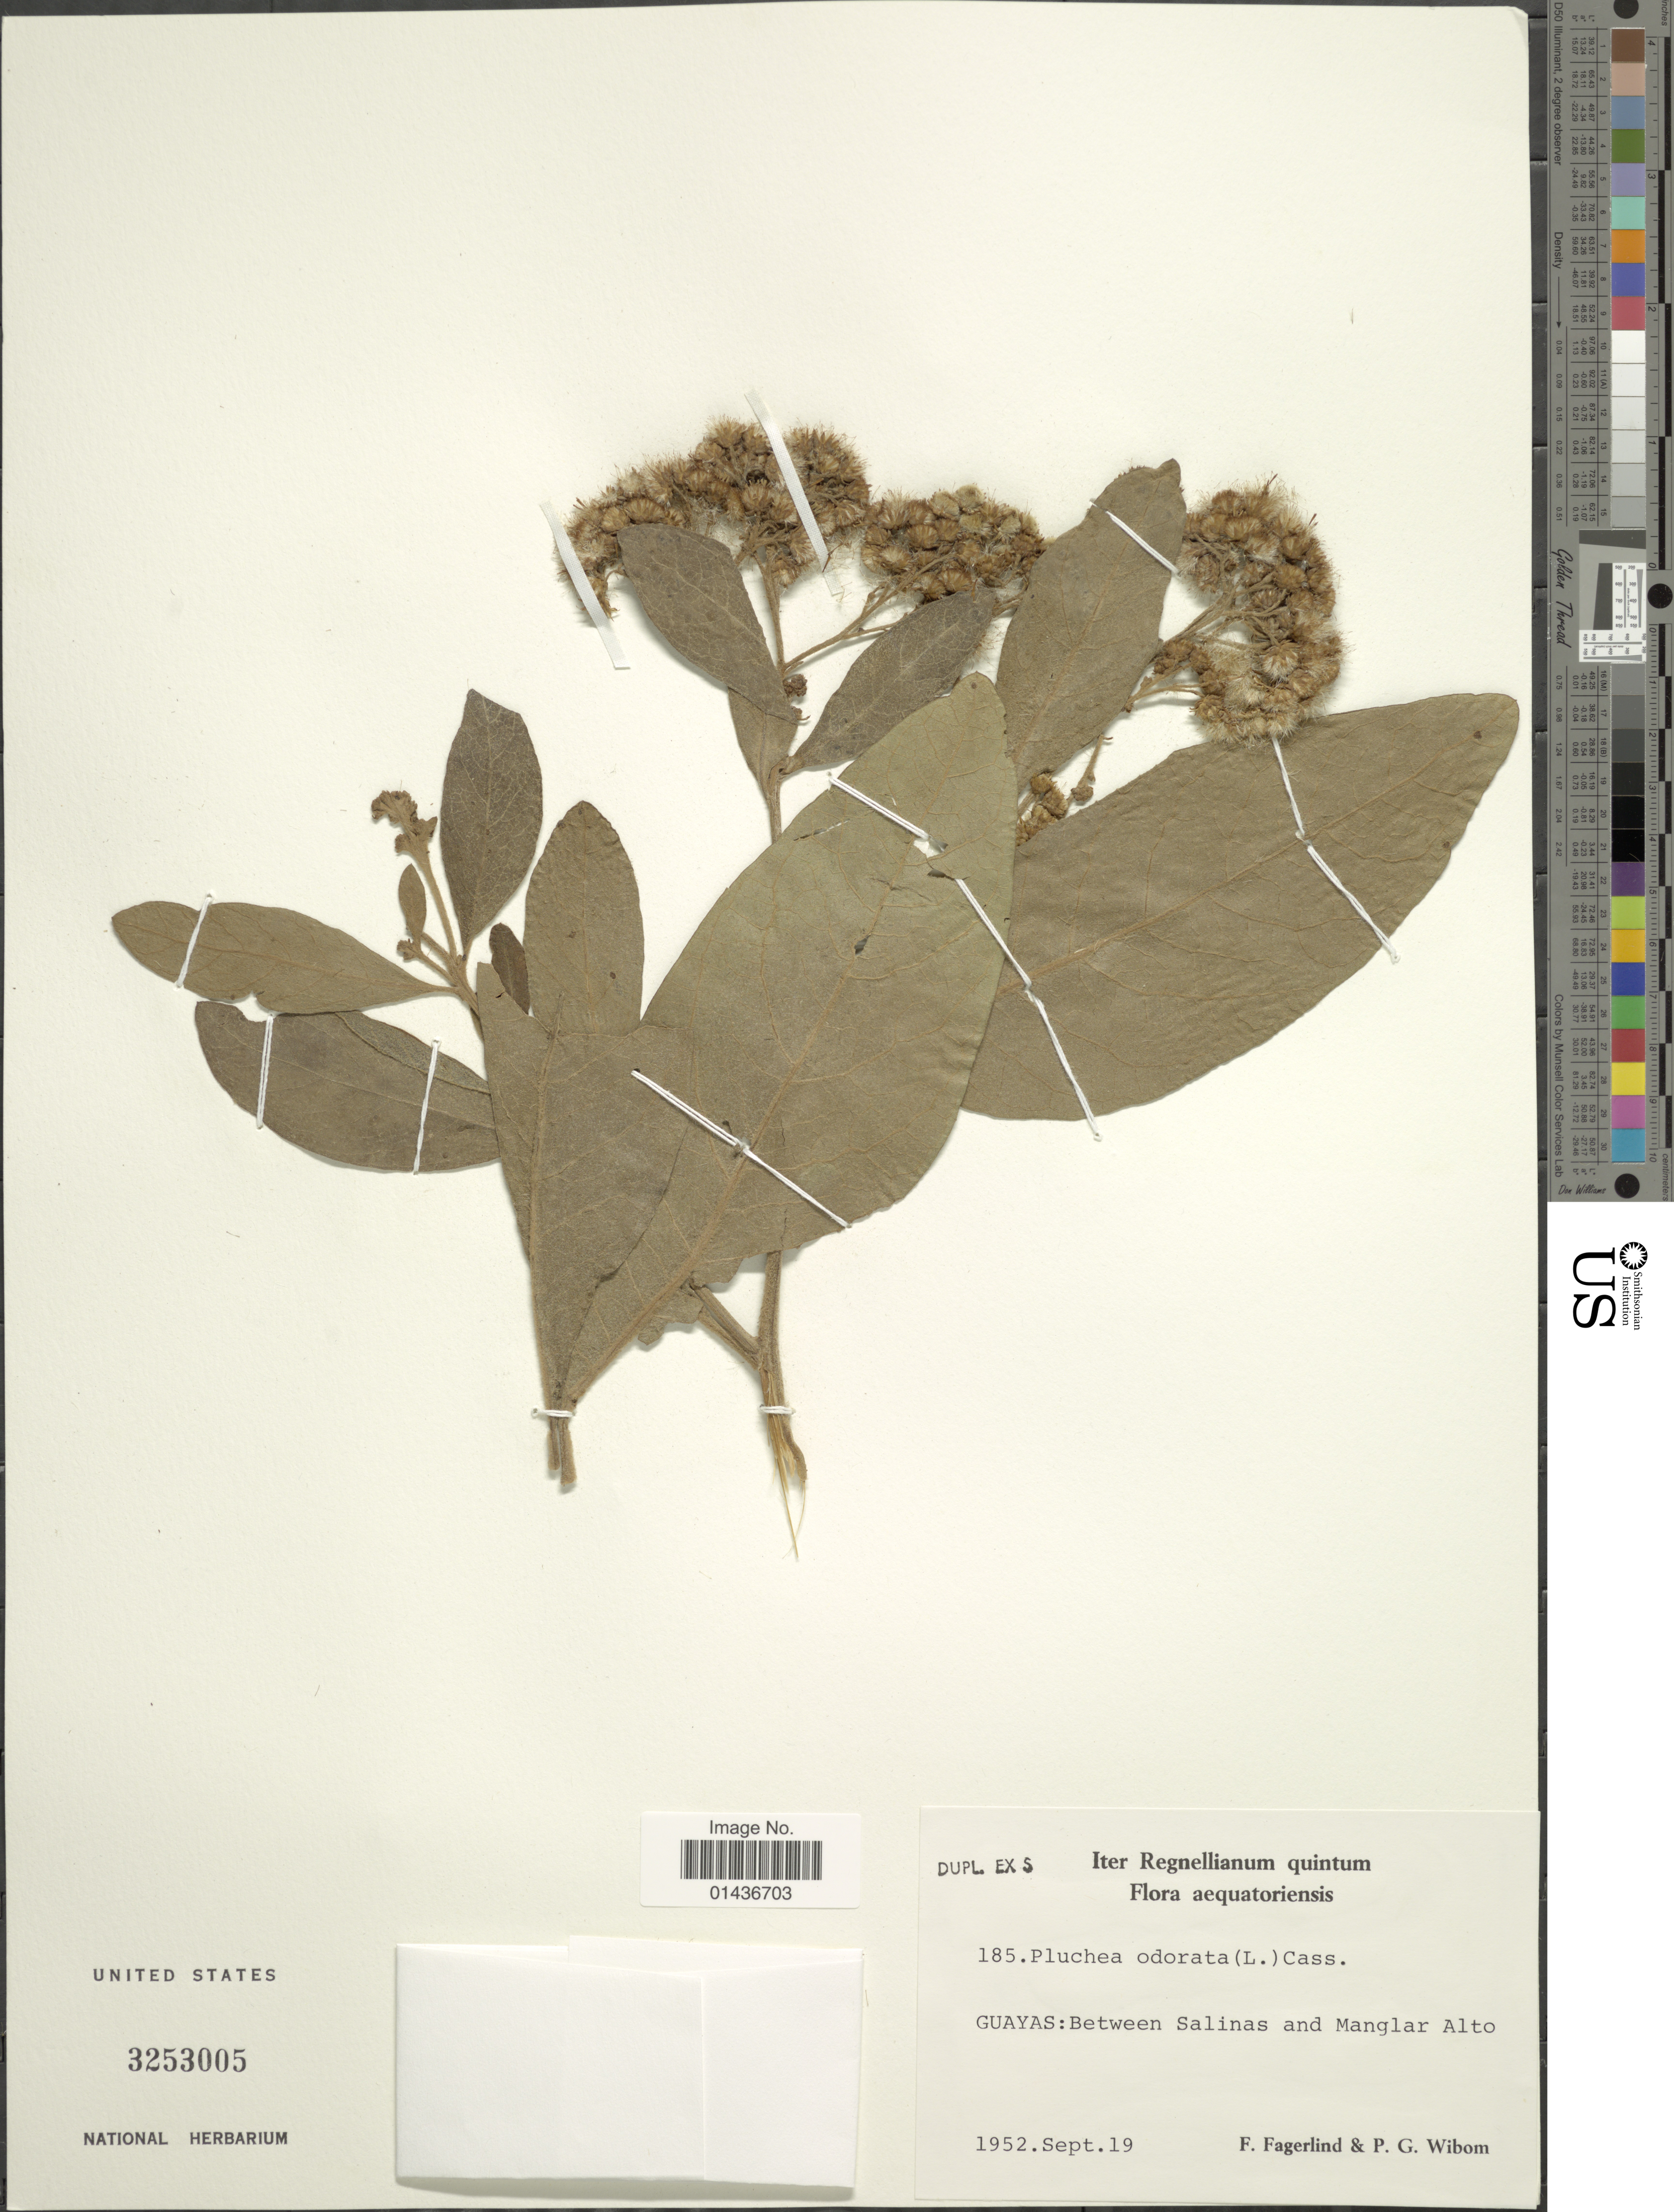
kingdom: Plantae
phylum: Tracheophyta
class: Magnoliopsida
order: Asterales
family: Asteraceae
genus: Pluchea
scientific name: Pluchea carolinensis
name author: (Jacq.) D. Don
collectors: F. Fagerlind & P. Wibom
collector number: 185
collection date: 1952-09-19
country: Ecuador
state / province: Guayas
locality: Guayas: Between Salinas and Manglar Alto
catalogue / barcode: US 3253005